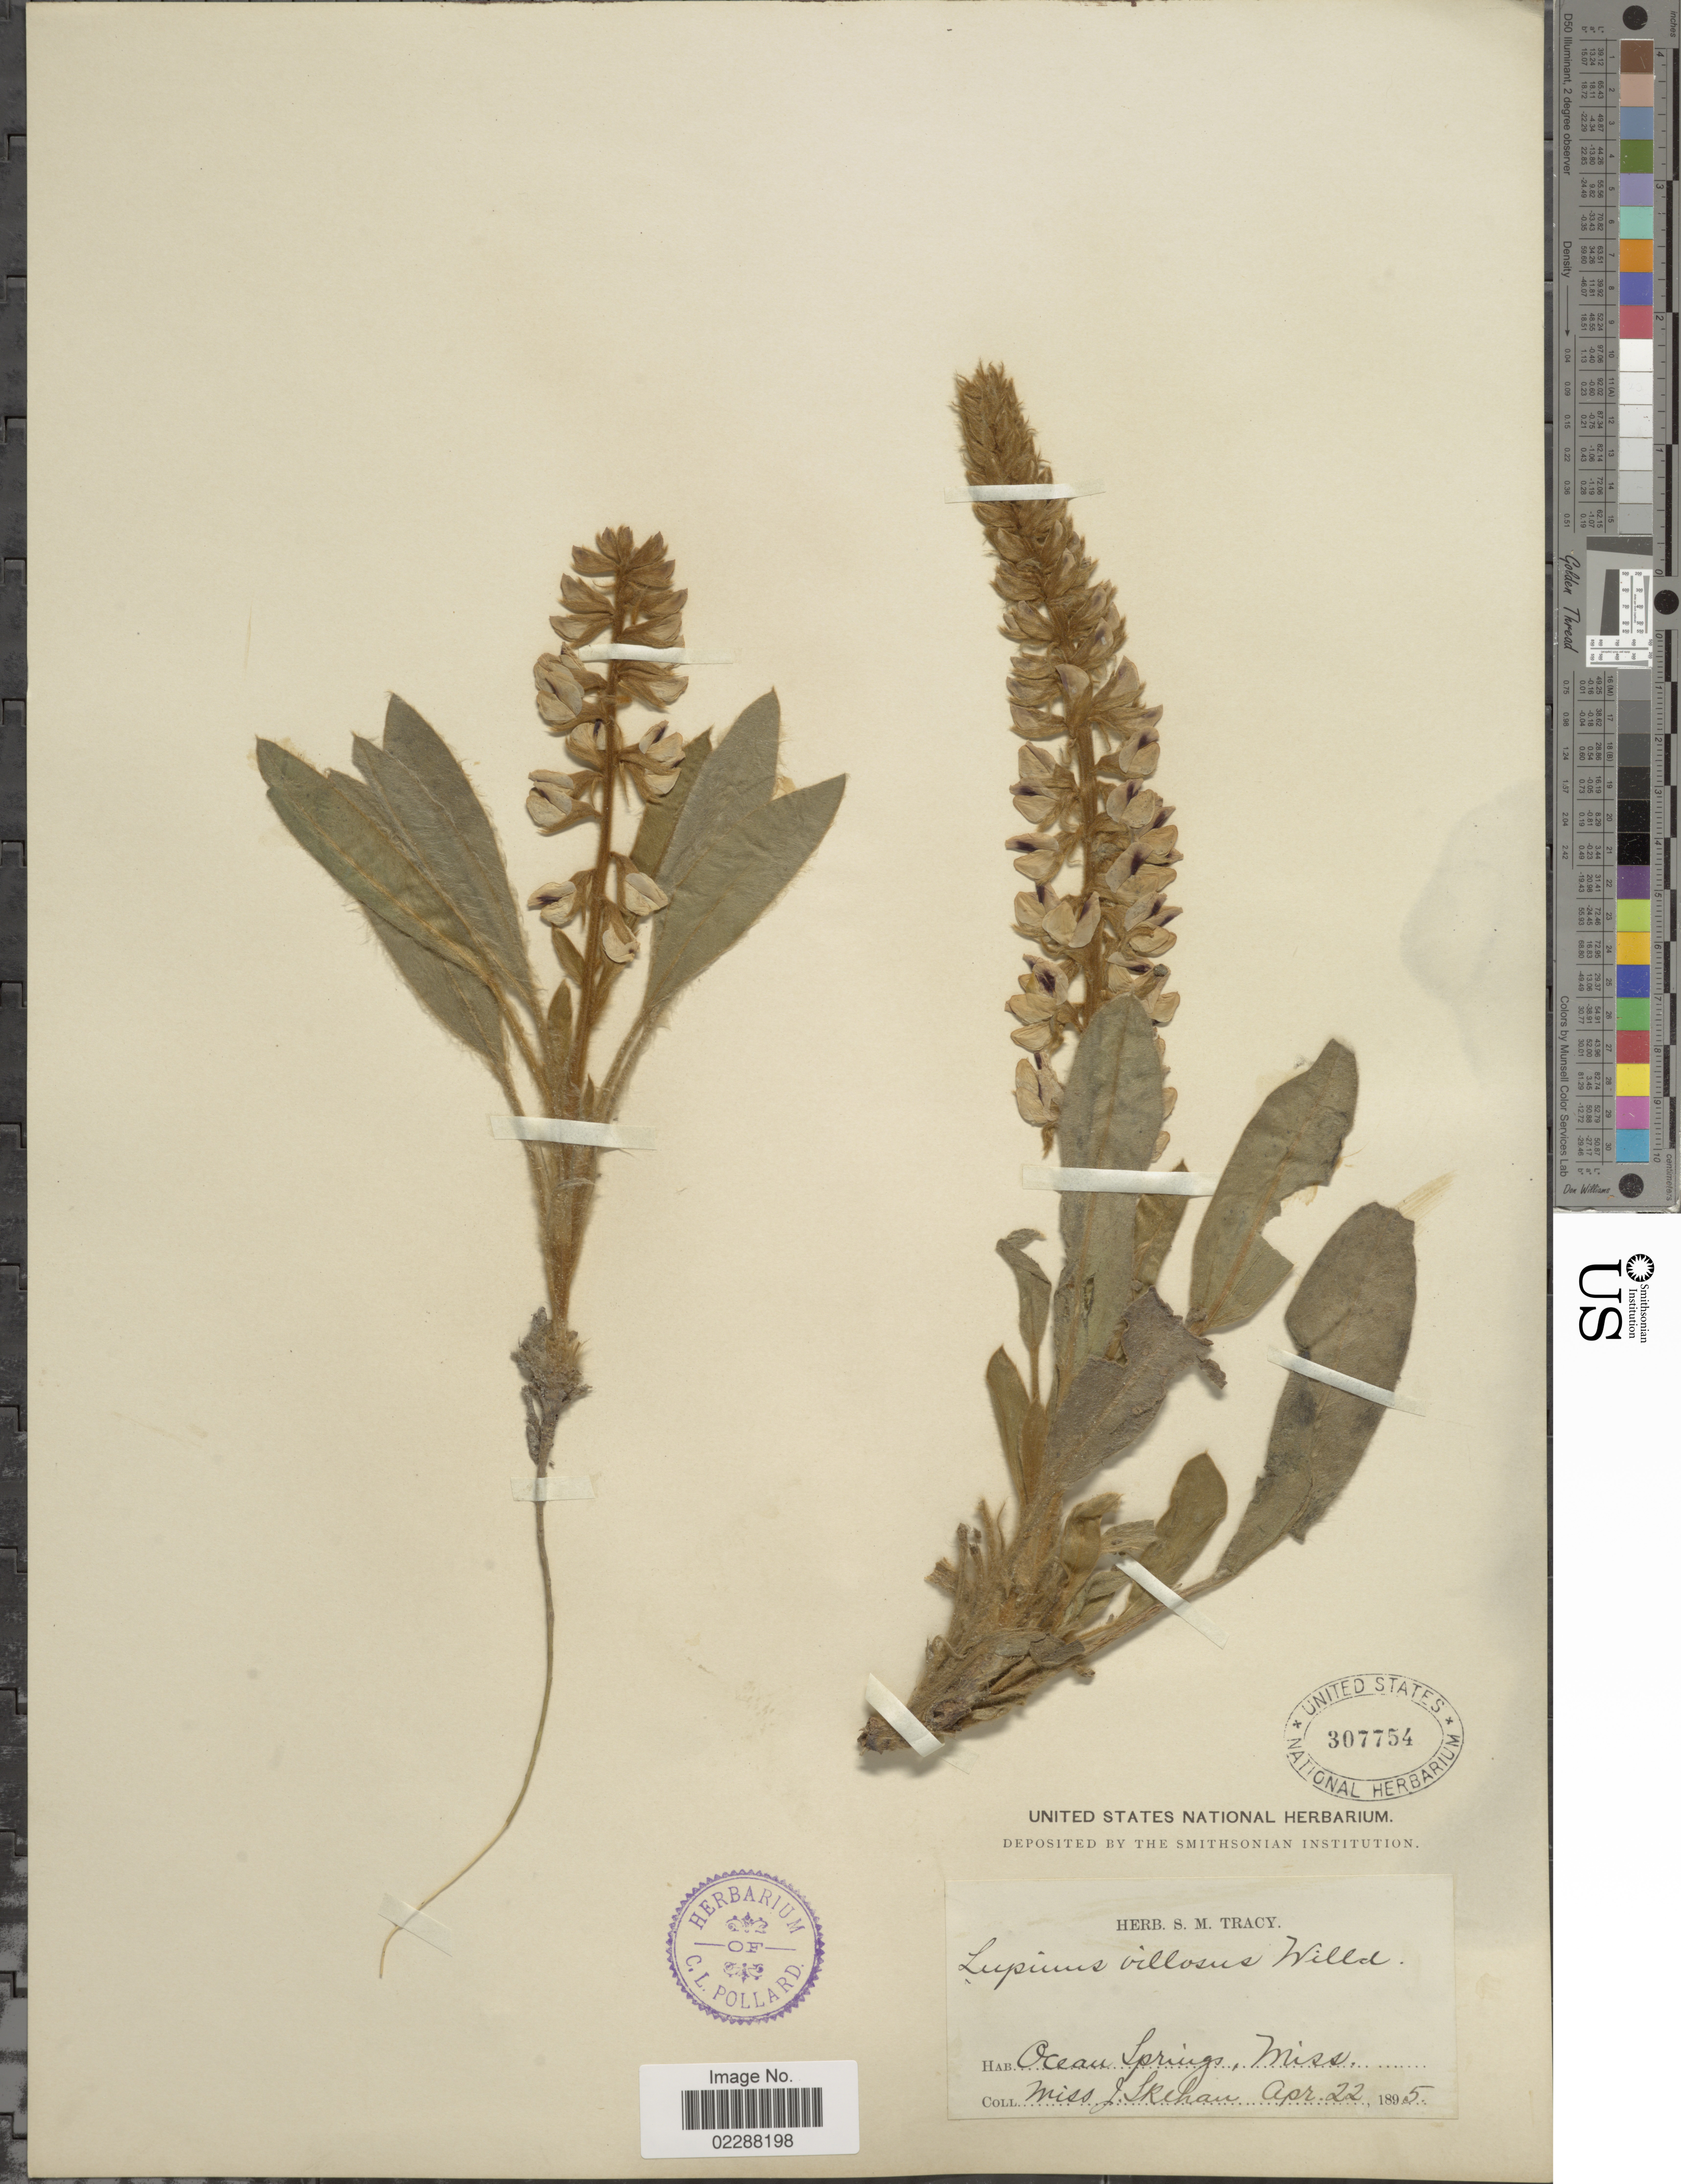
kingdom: Plantae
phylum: Tracheophyta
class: Magnoliopsida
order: Fabales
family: Fabaceae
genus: Lupinus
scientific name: Lupinus villosus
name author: Willd.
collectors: J. Skehan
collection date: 1895-04-22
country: United States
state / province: Mississippi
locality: Ocean Spring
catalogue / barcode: US 307754